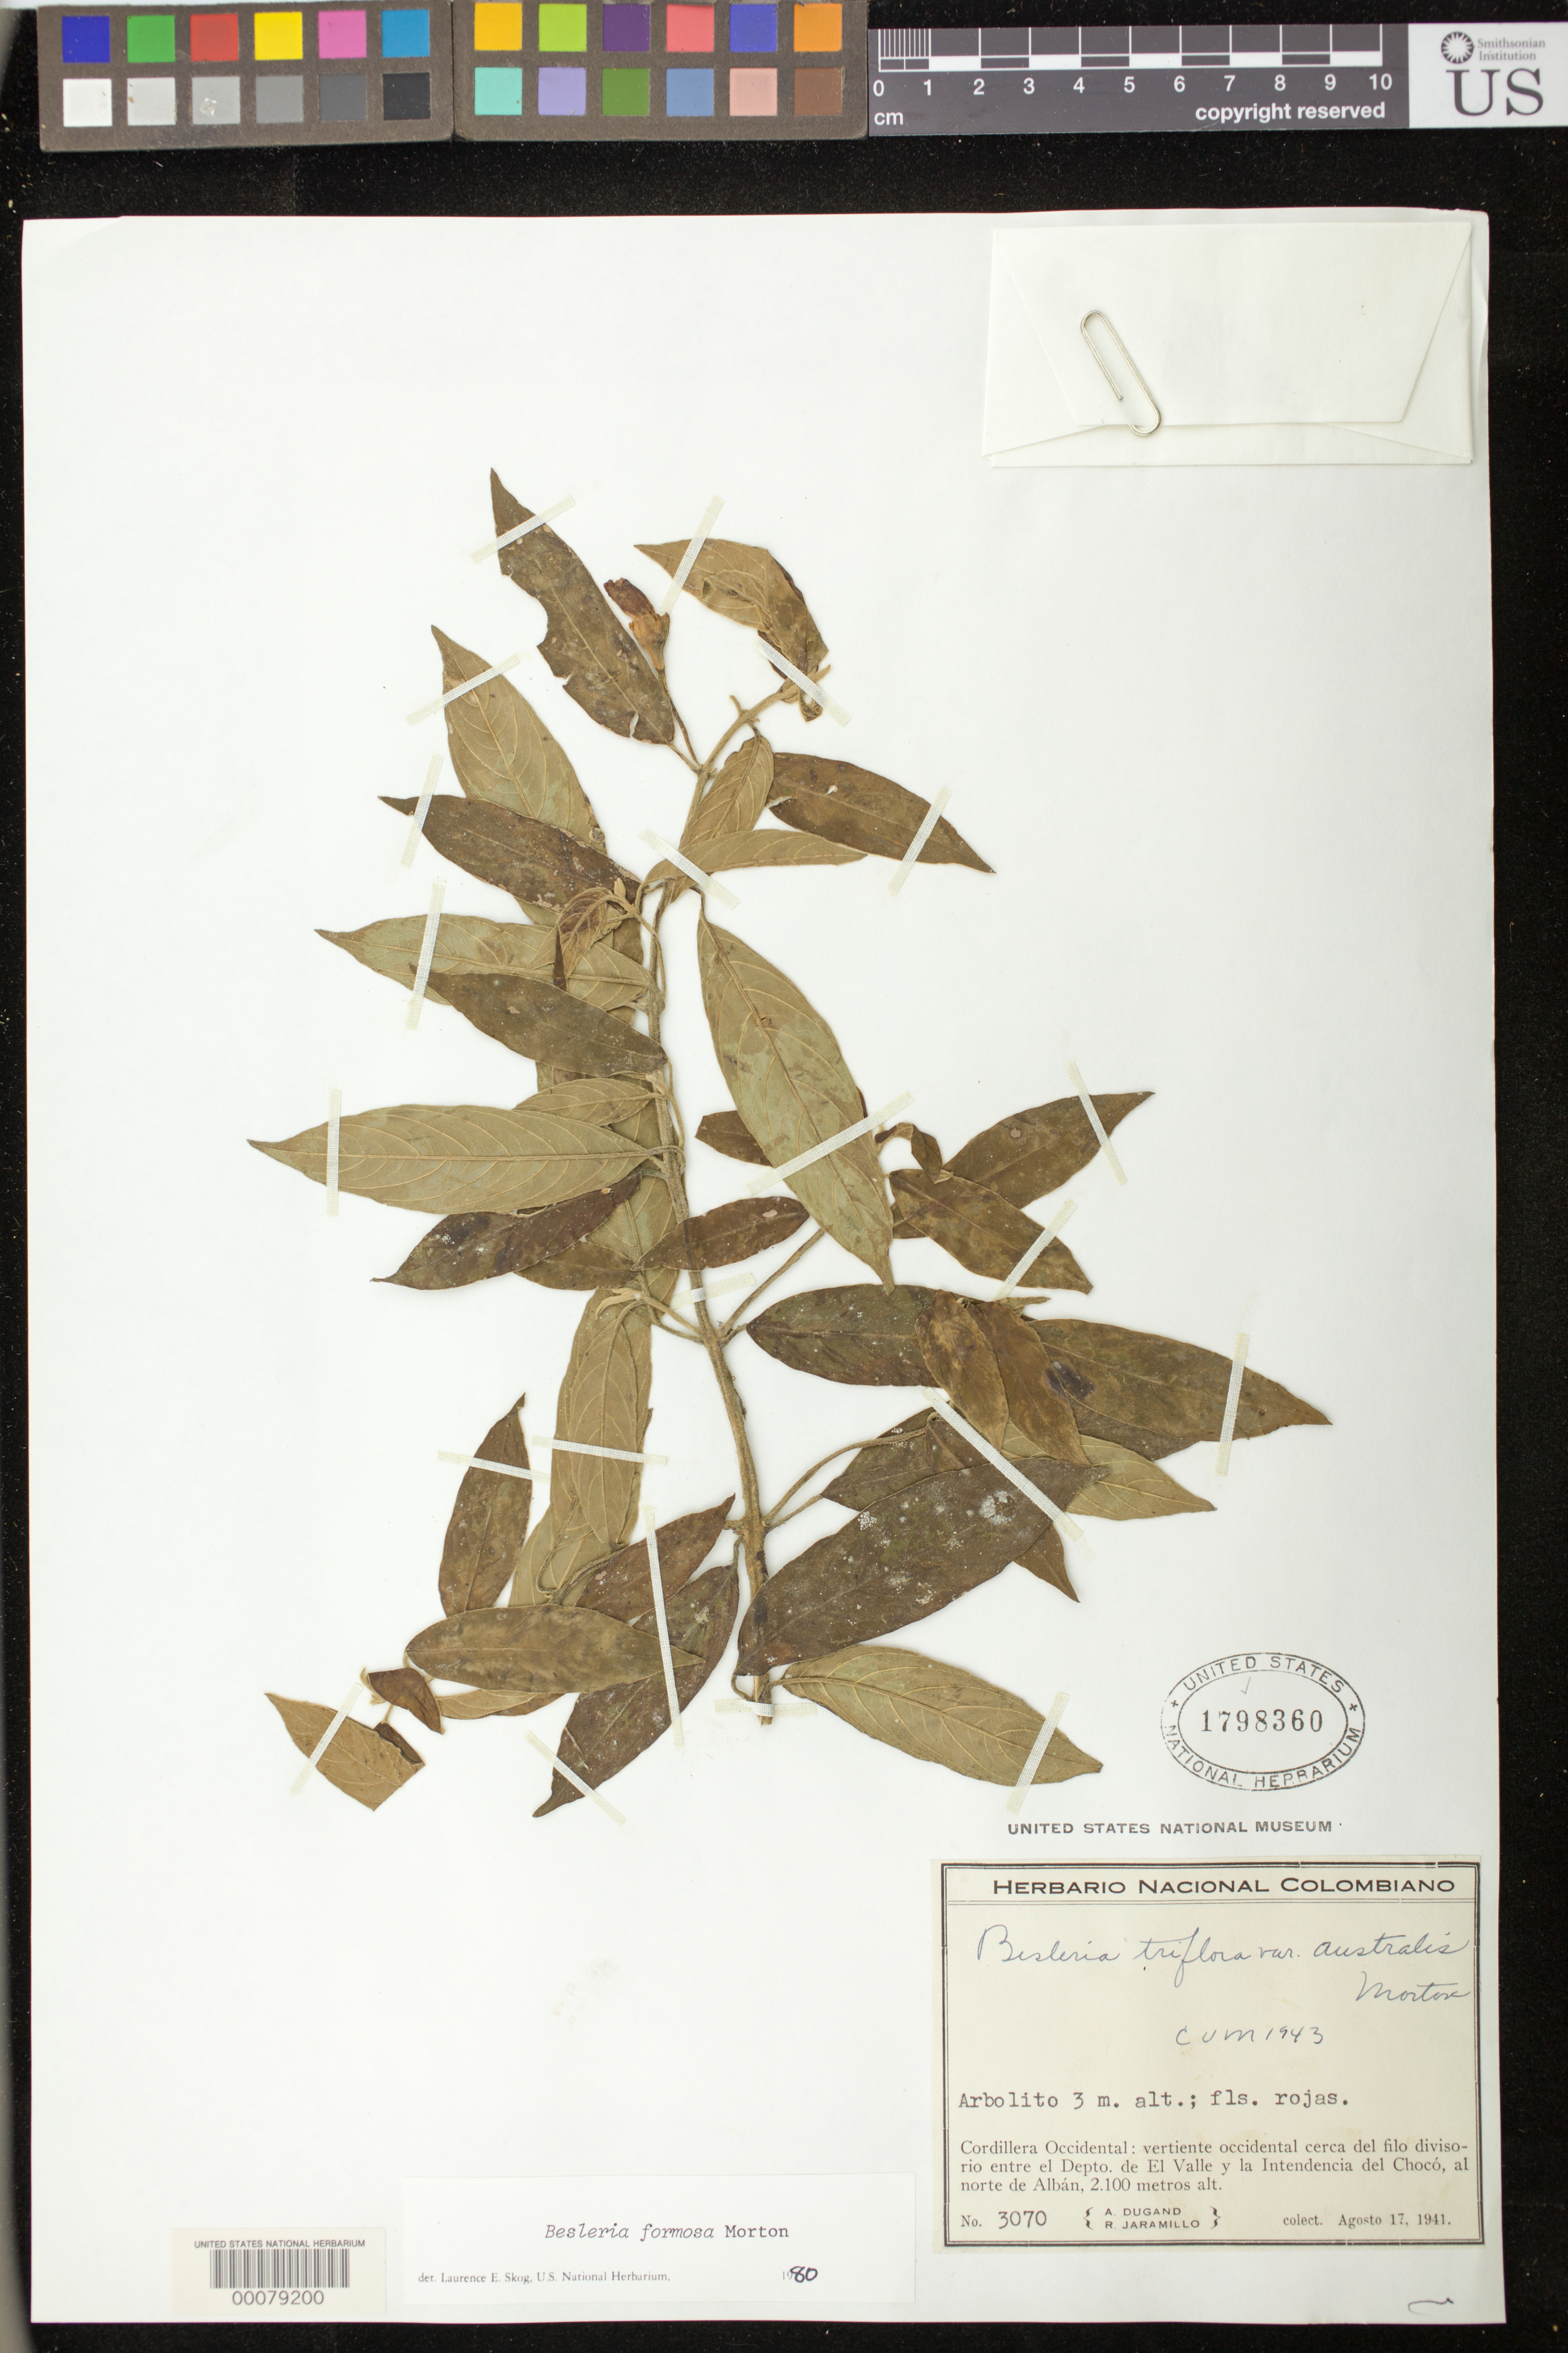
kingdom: Plantae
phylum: Tracheophyta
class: Magnoliopsida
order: Lamiales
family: Gesneriaceae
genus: Besleria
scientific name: Besleria amabilis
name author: C.V. Morton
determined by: Skog, Laurence E.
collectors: A. Dugand & R. Jaramillo M.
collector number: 3070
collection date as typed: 17 Aug 1941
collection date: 1941-08-17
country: Colombia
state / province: Chocó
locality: Cordillera Occidental, western slopes near division between depto of El Valle & intendencia del Choco, N of Alban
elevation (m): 2100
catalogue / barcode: US 1798360